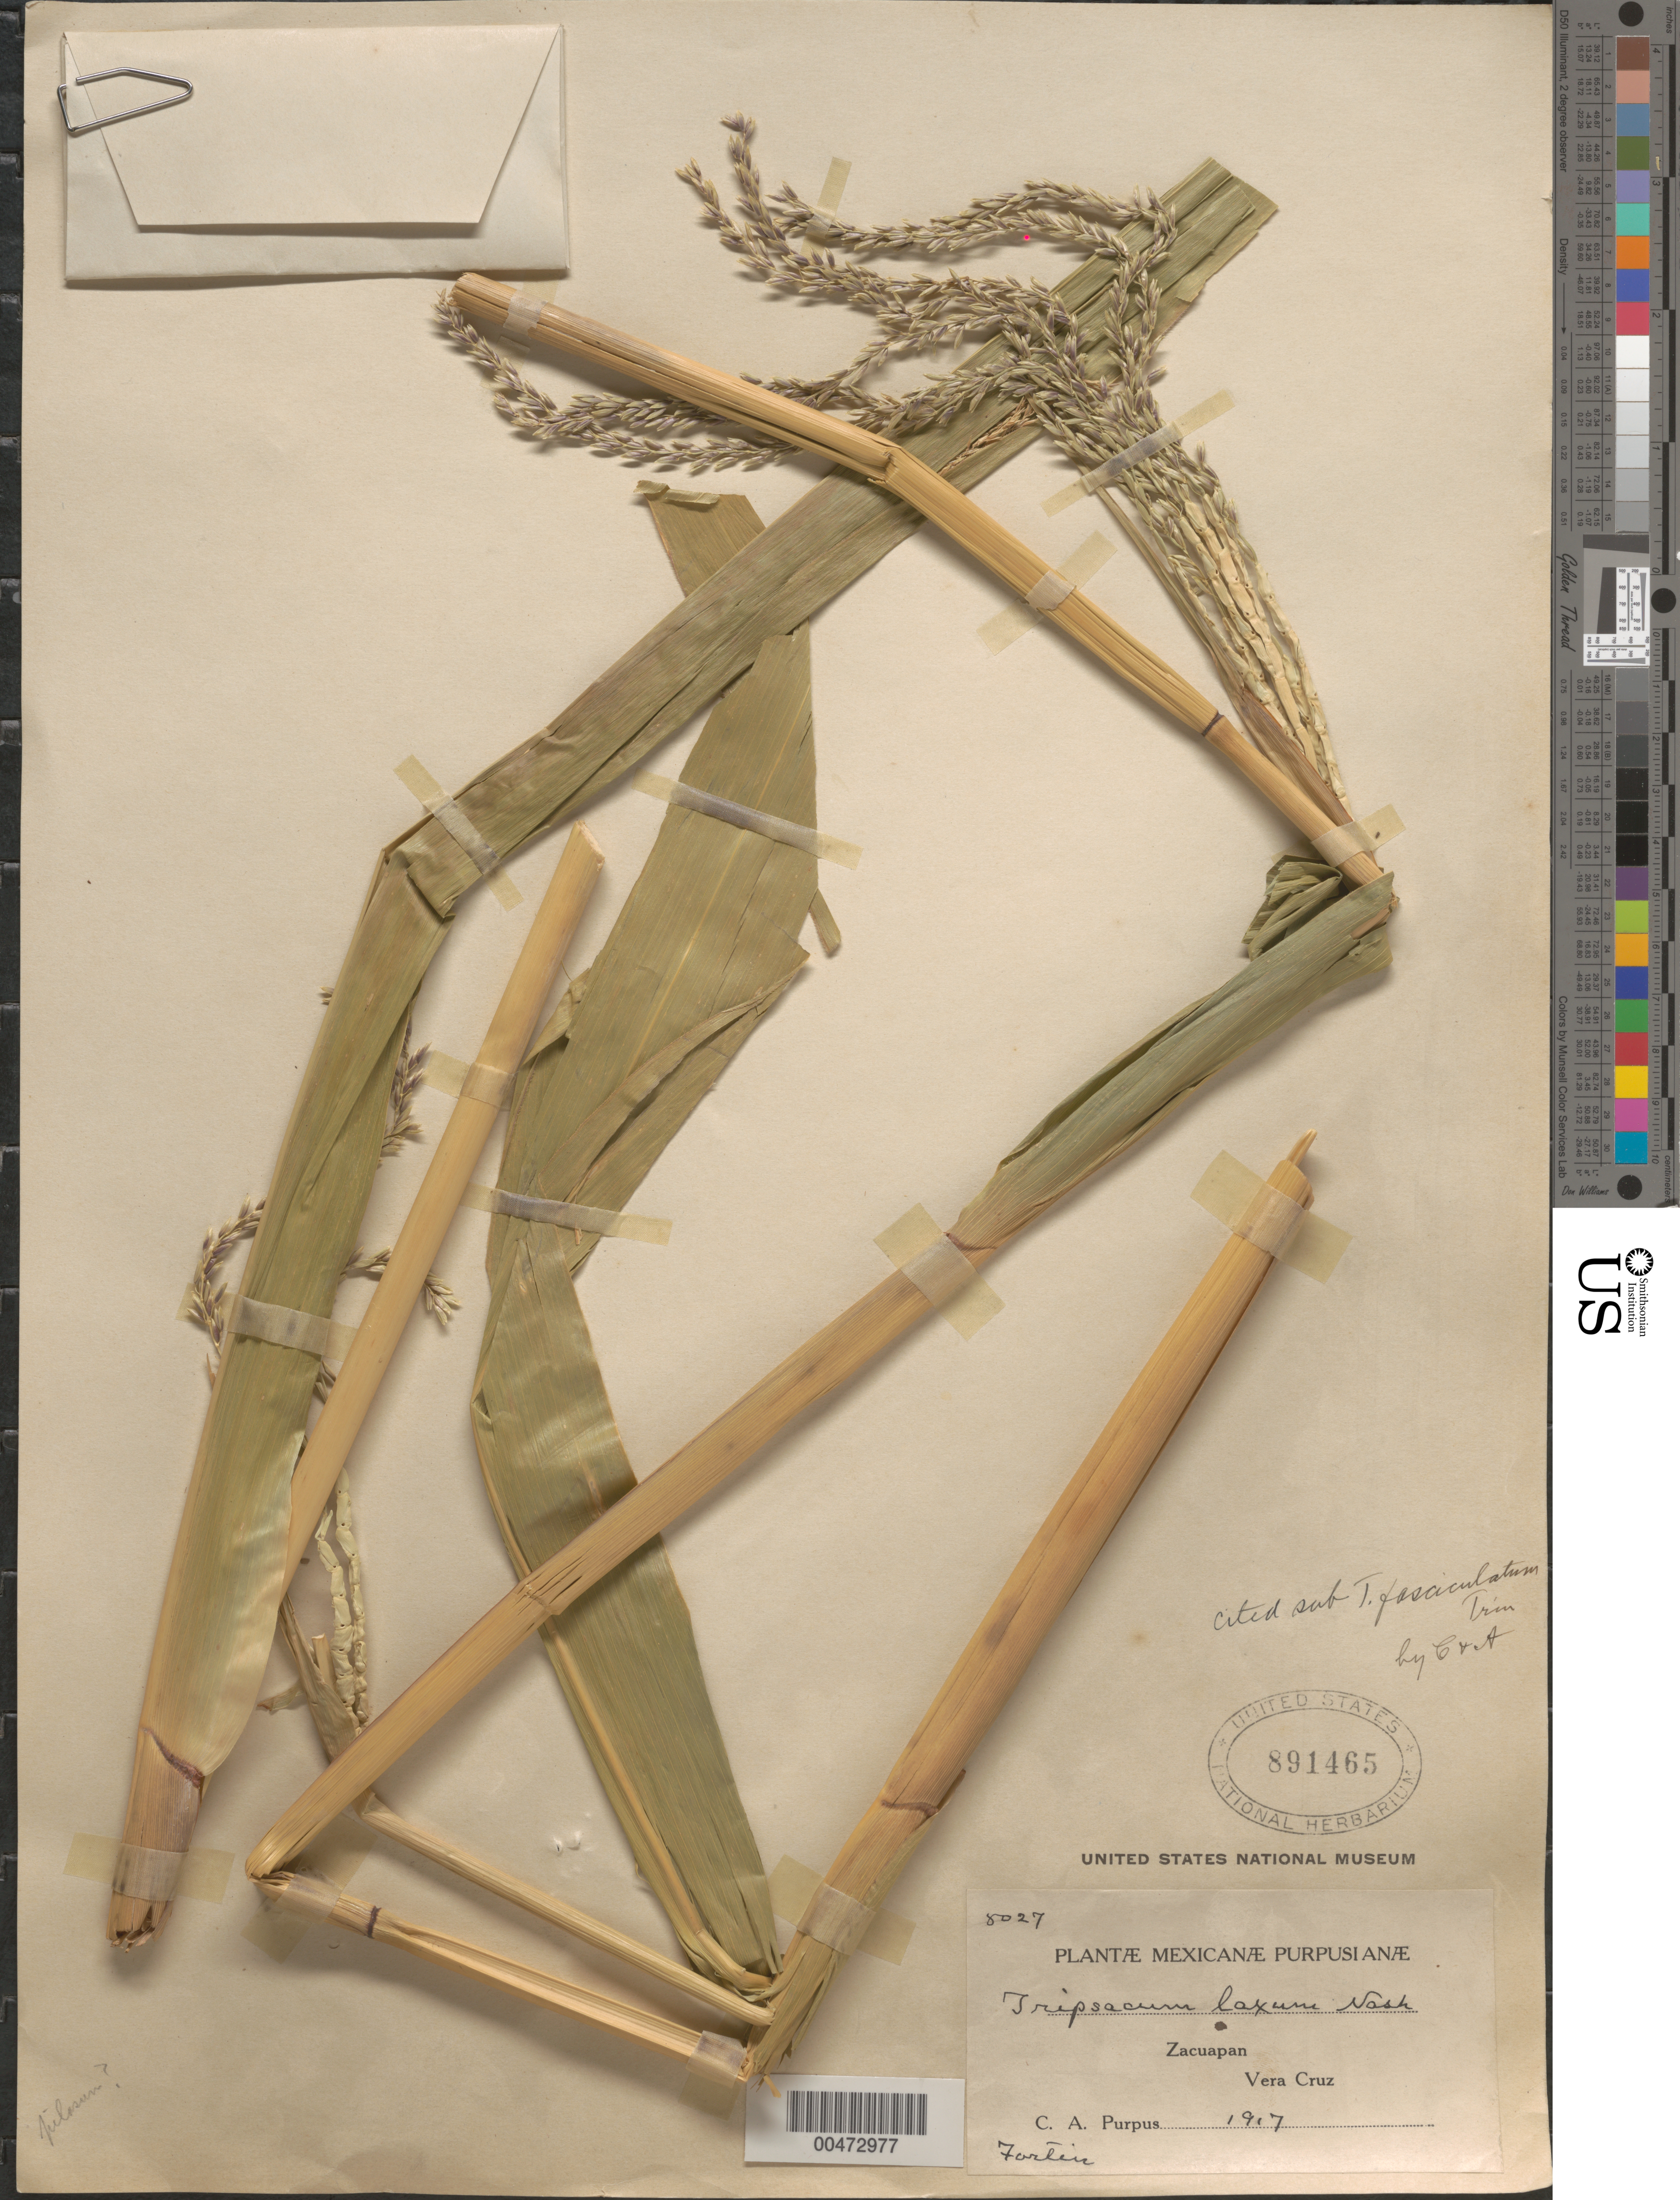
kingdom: Plantae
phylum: Tracheophyta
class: Liliopsida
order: Poales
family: Poaceae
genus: Tripsacum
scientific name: Tripsacum laxum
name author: Nash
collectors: C. A. Purpus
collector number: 8027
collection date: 1917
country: Mexico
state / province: Veracruz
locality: Mexicanæ Purpusianæ. Zacuapan. Vera Cruz.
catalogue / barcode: US 891465